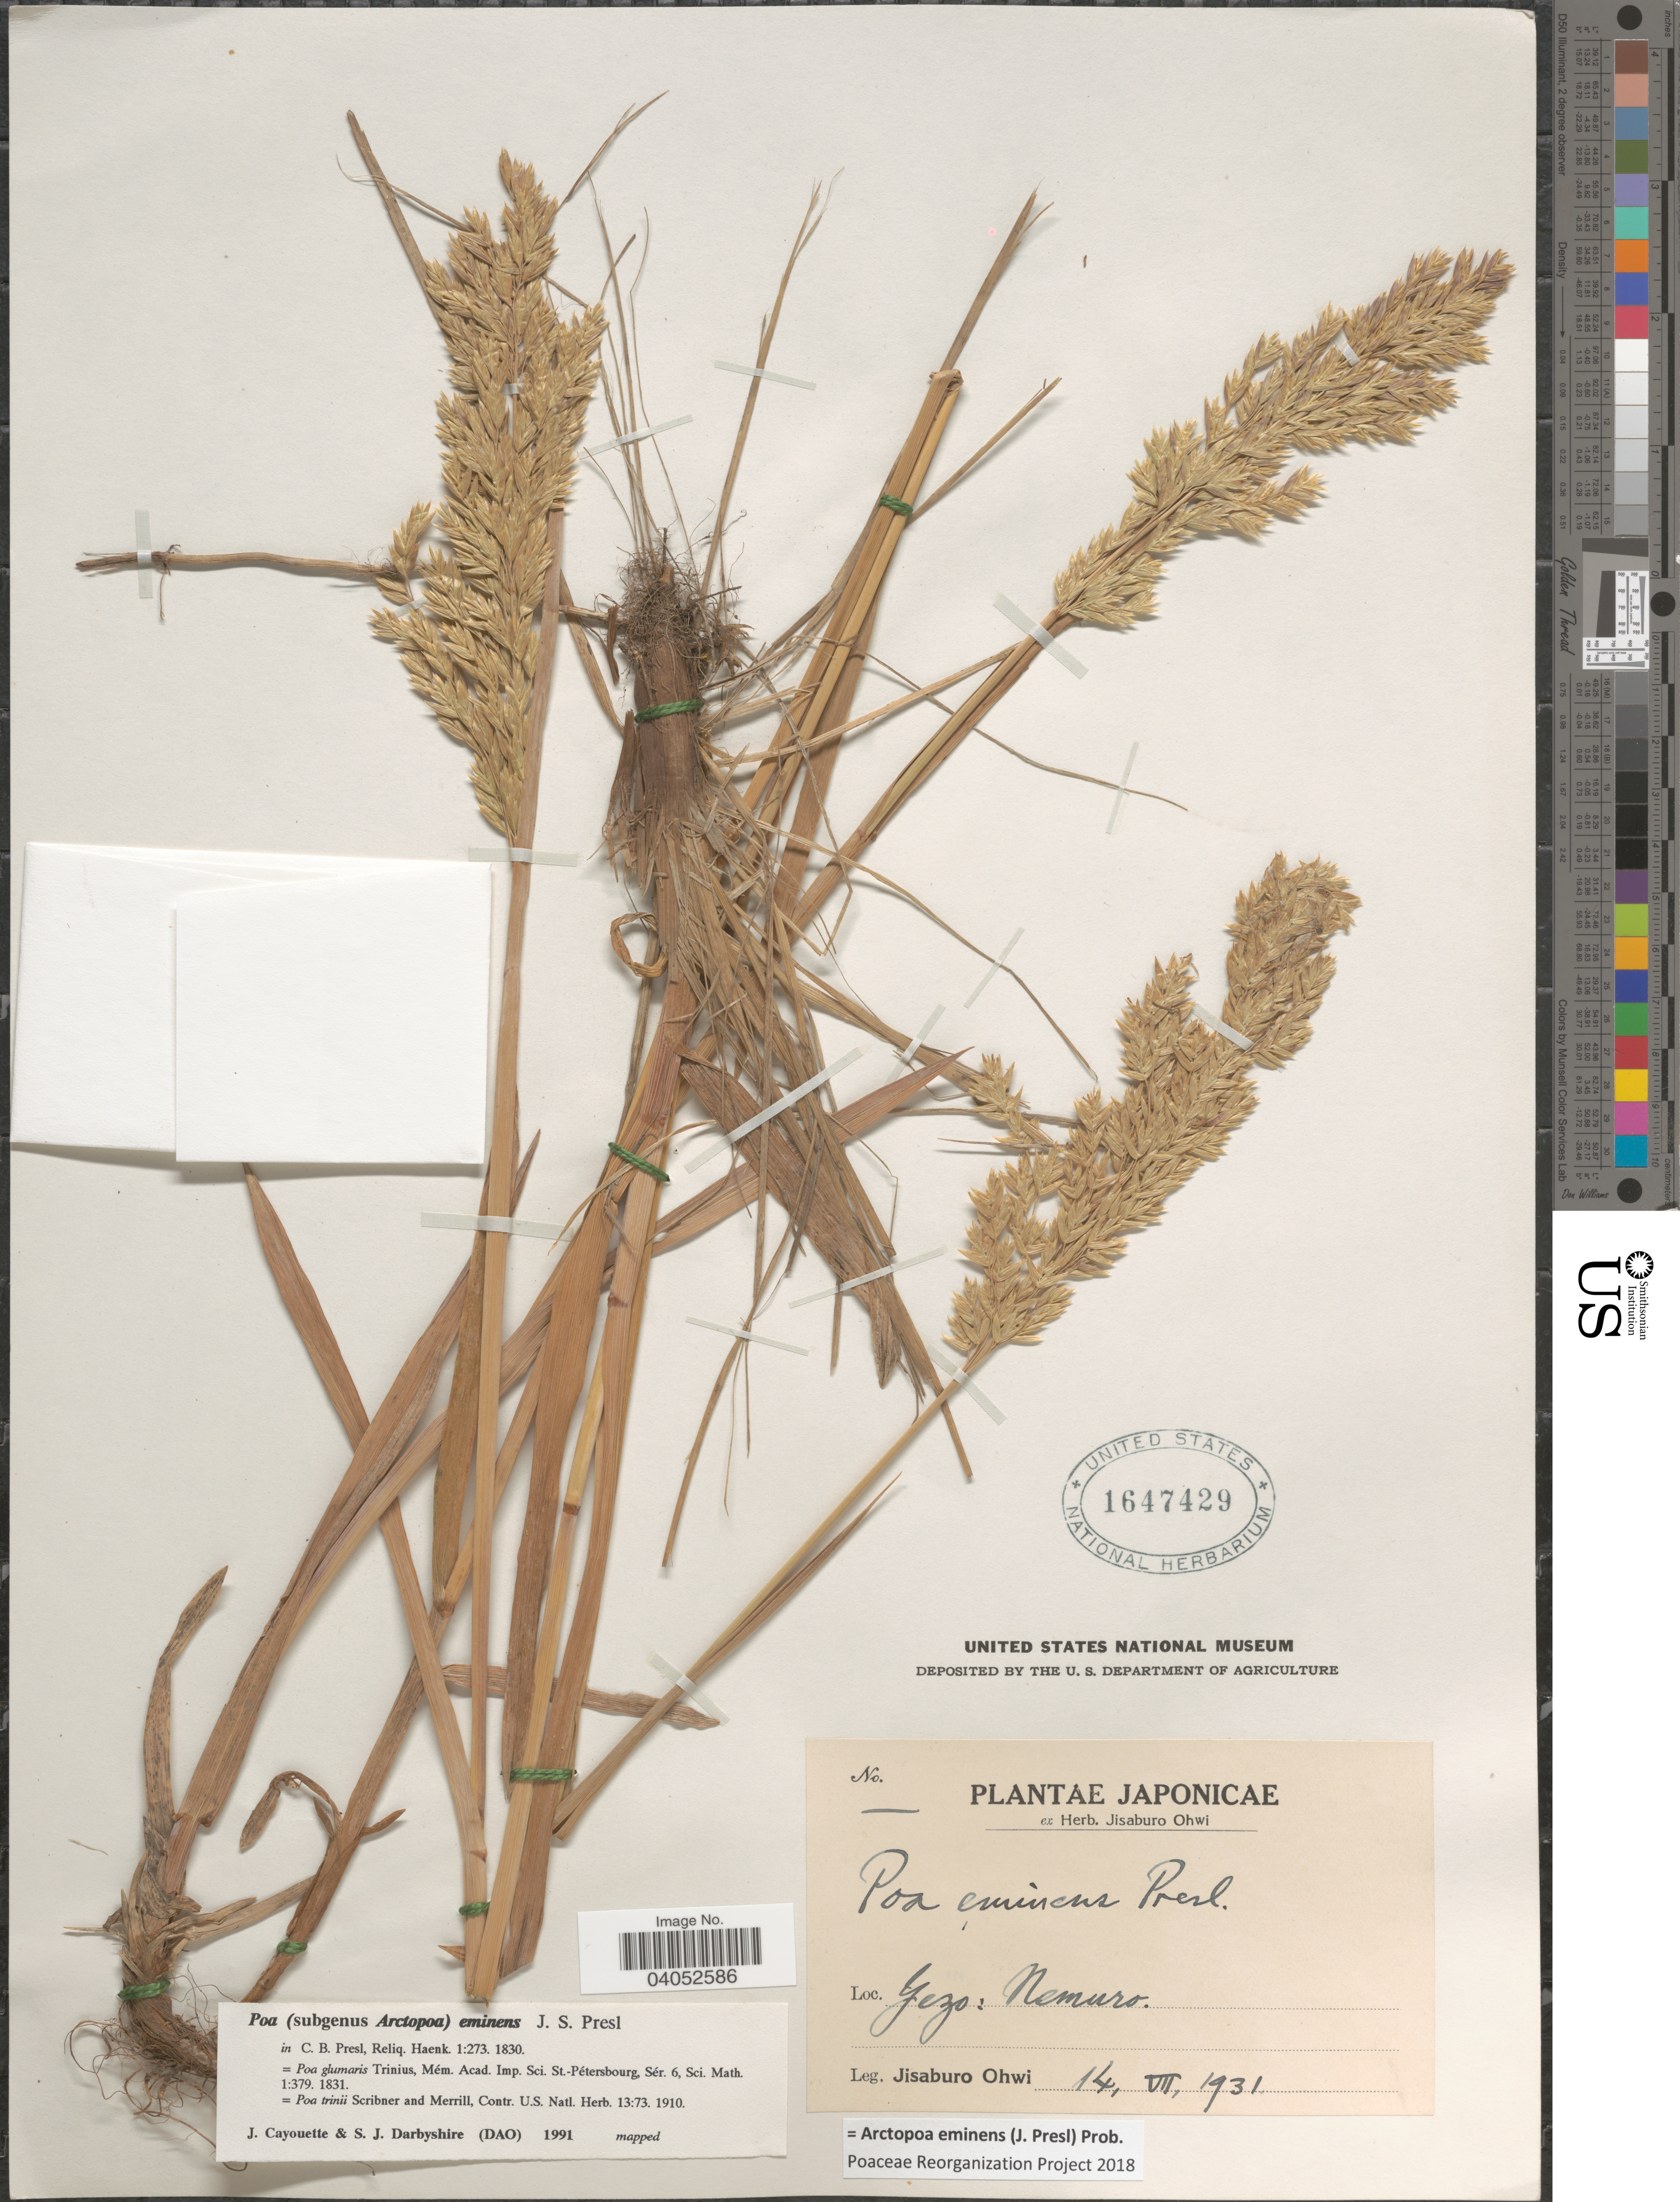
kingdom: Plantae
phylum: Tracheophyta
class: Liliopsida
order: Poales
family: Poaceae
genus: Arctopoa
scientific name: Arctopoa eminens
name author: (J. Presl) Prob.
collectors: J. Ohwi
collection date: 1931-07-14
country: Japan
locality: Japonicae. Yezo: Nemuro.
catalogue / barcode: US 1647429